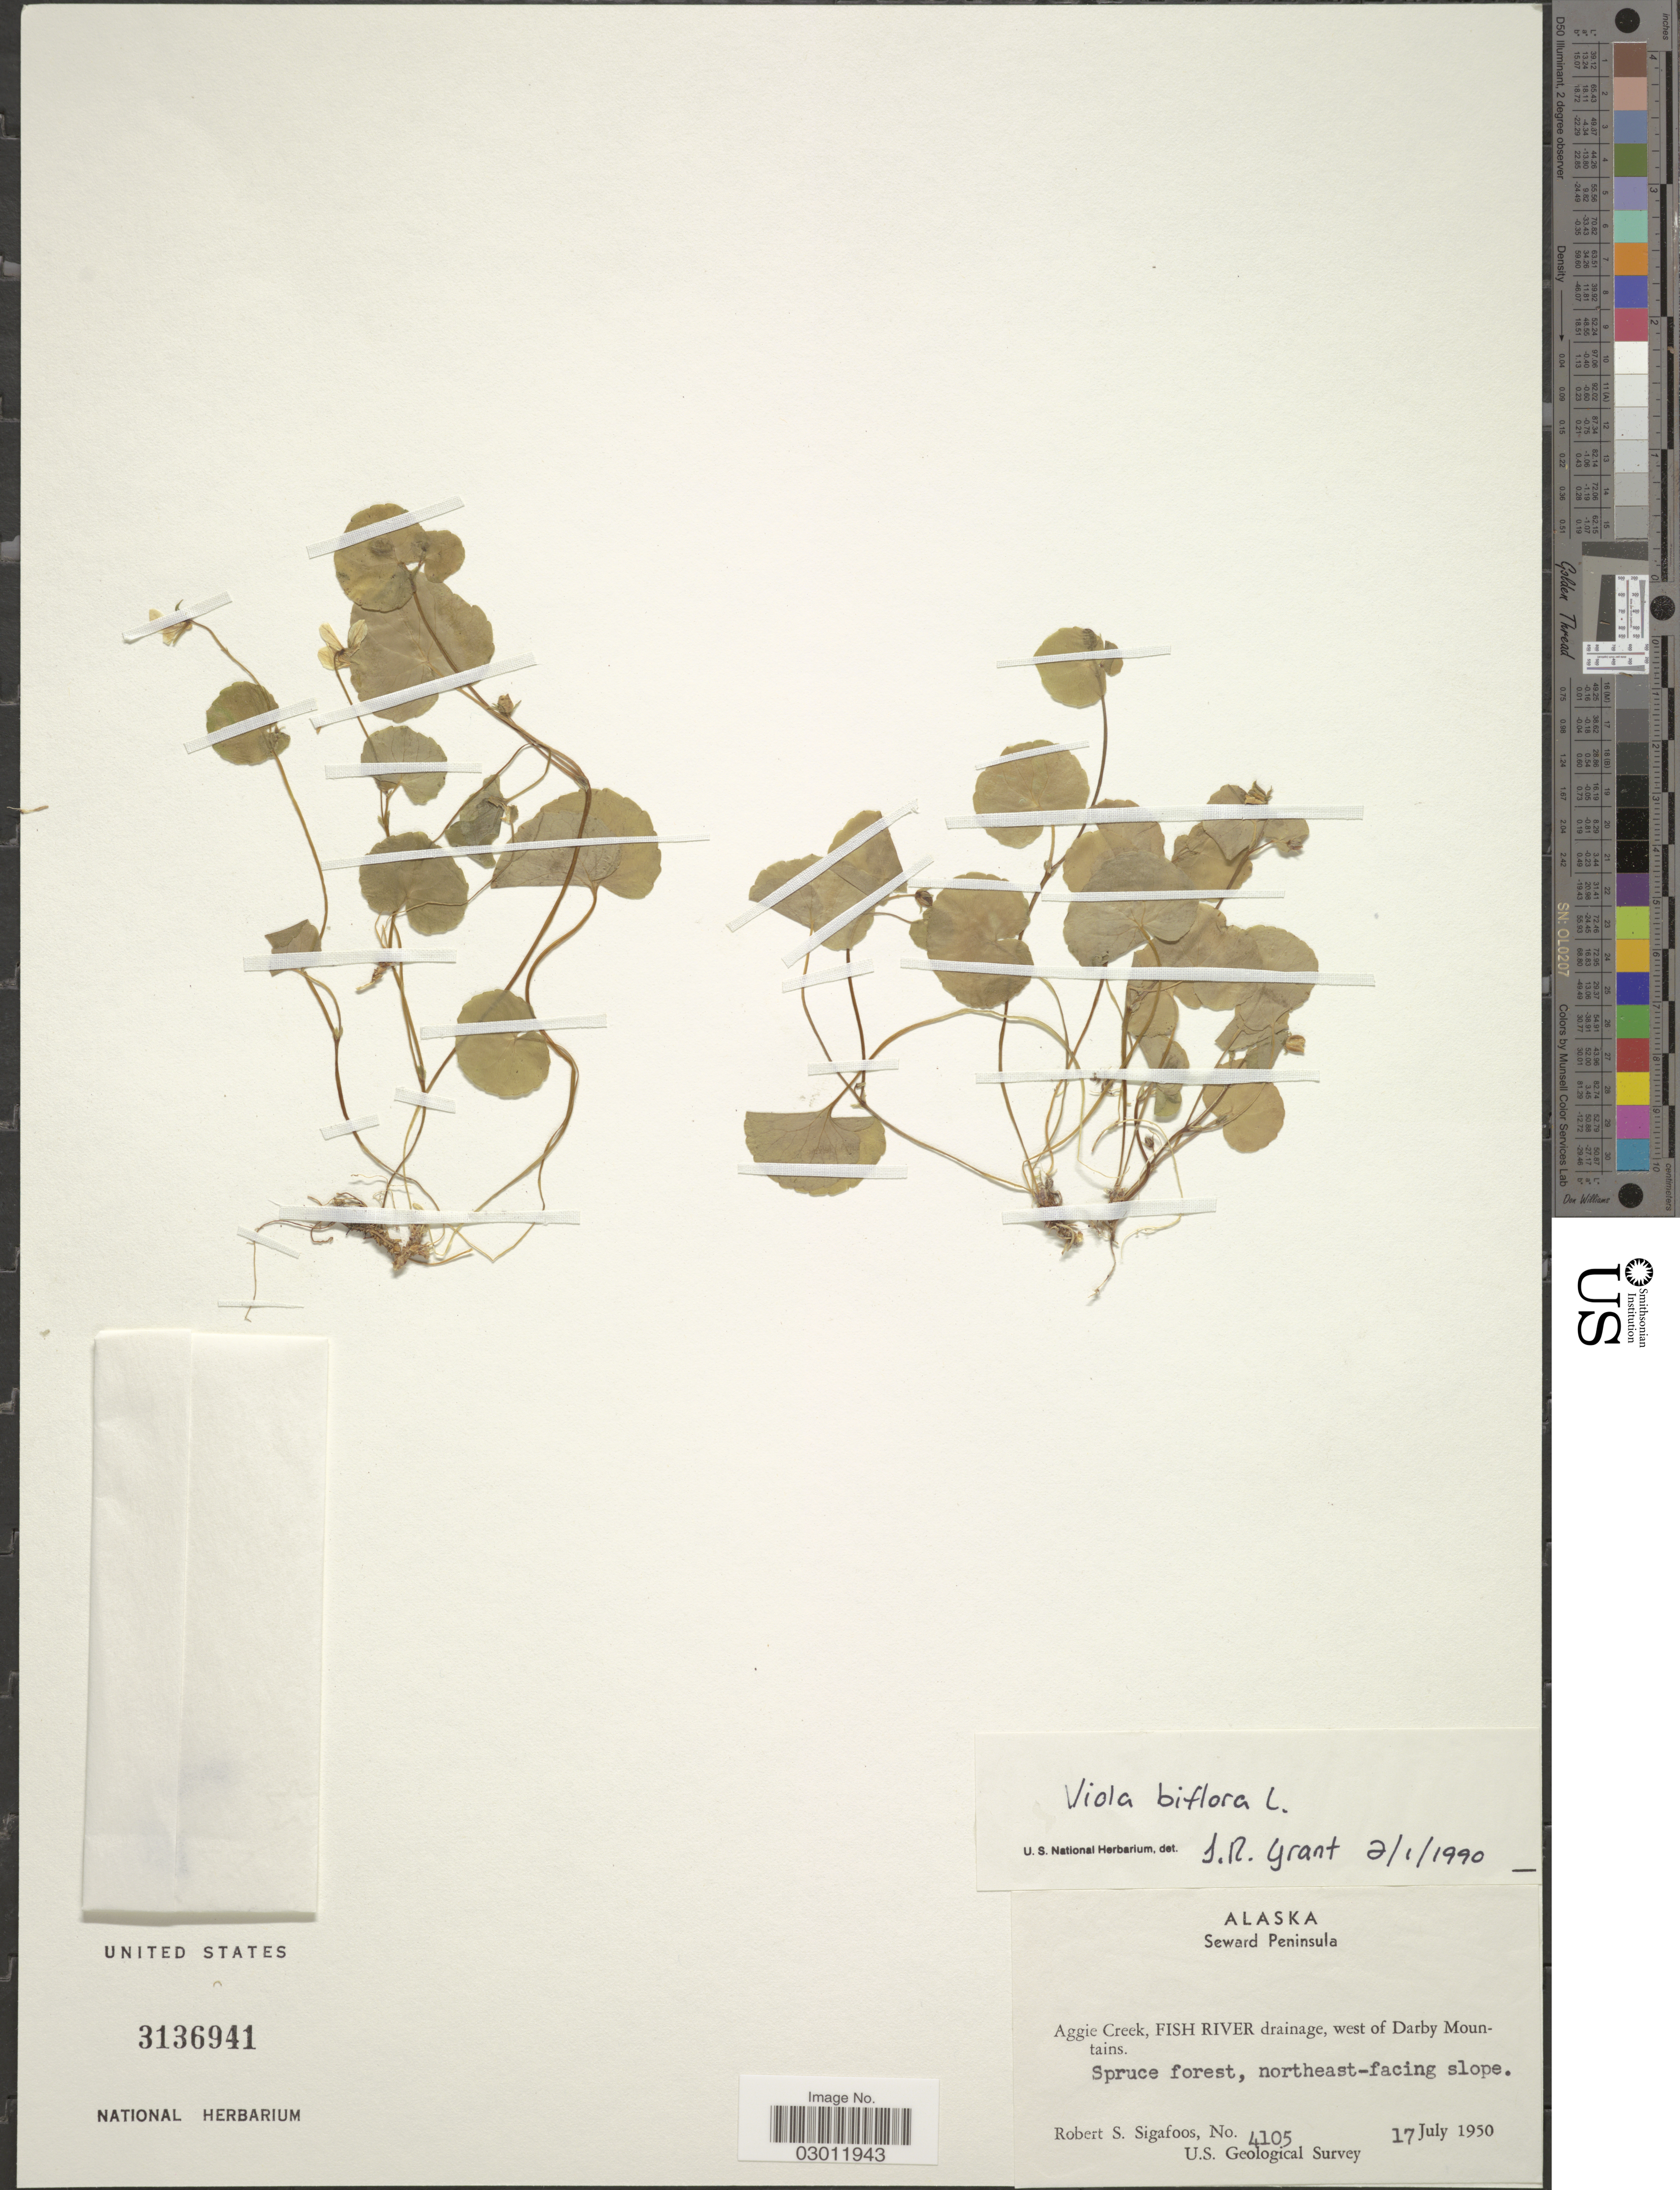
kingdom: Plantae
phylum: Tracheophyta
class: Magnoliopsida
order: Malpighiales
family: Violaceae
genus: Viola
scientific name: Viola biflora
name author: L.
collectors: R. Sigafoos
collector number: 4105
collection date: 1950-07-17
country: United States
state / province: Alaska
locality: Seward Peninsula. Aggie Creek, Fish River drainage, west of Darby Mountains.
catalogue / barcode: US 3136941